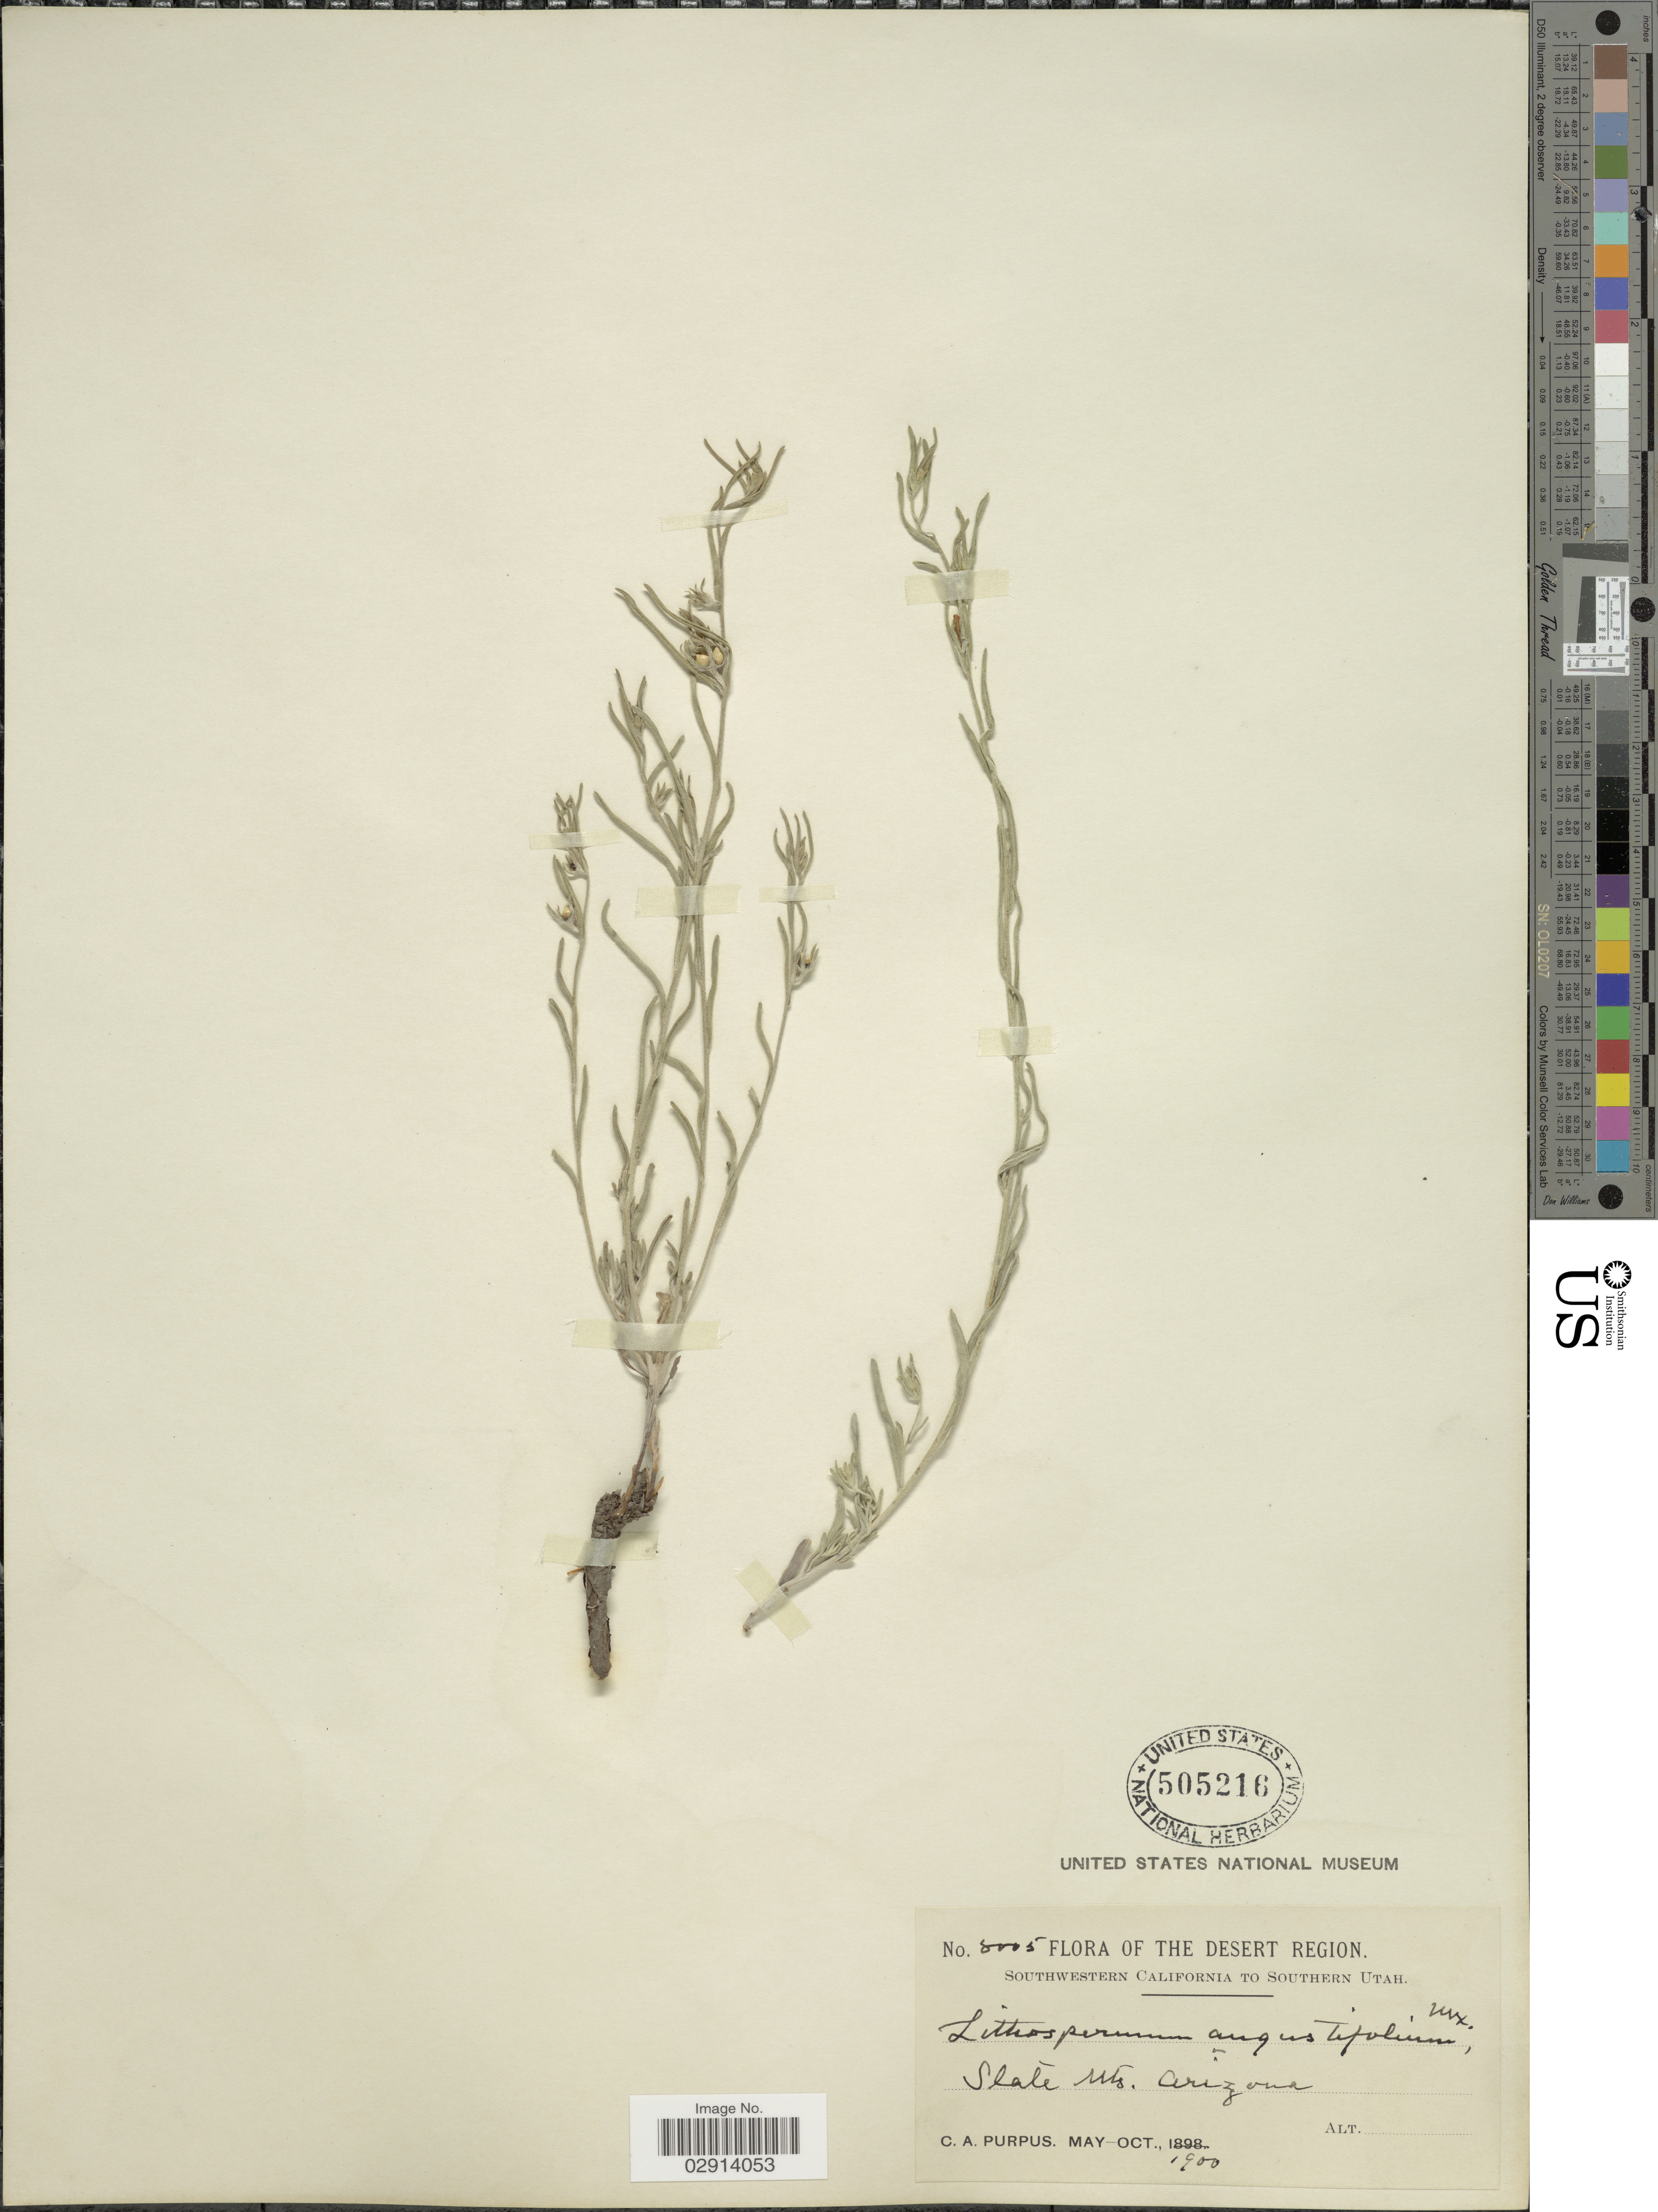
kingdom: Plantae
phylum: Tracheophyta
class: Magnoliopsida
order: Boraginales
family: Boraginaceae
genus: Lithospermum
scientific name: Lithospermum incisum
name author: Lehm.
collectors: C. A. Purpus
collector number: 8005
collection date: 1900-05/1900-10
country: United States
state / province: Arizona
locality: Desert Region. Slate Mts. Arizona.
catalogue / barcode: US 505216